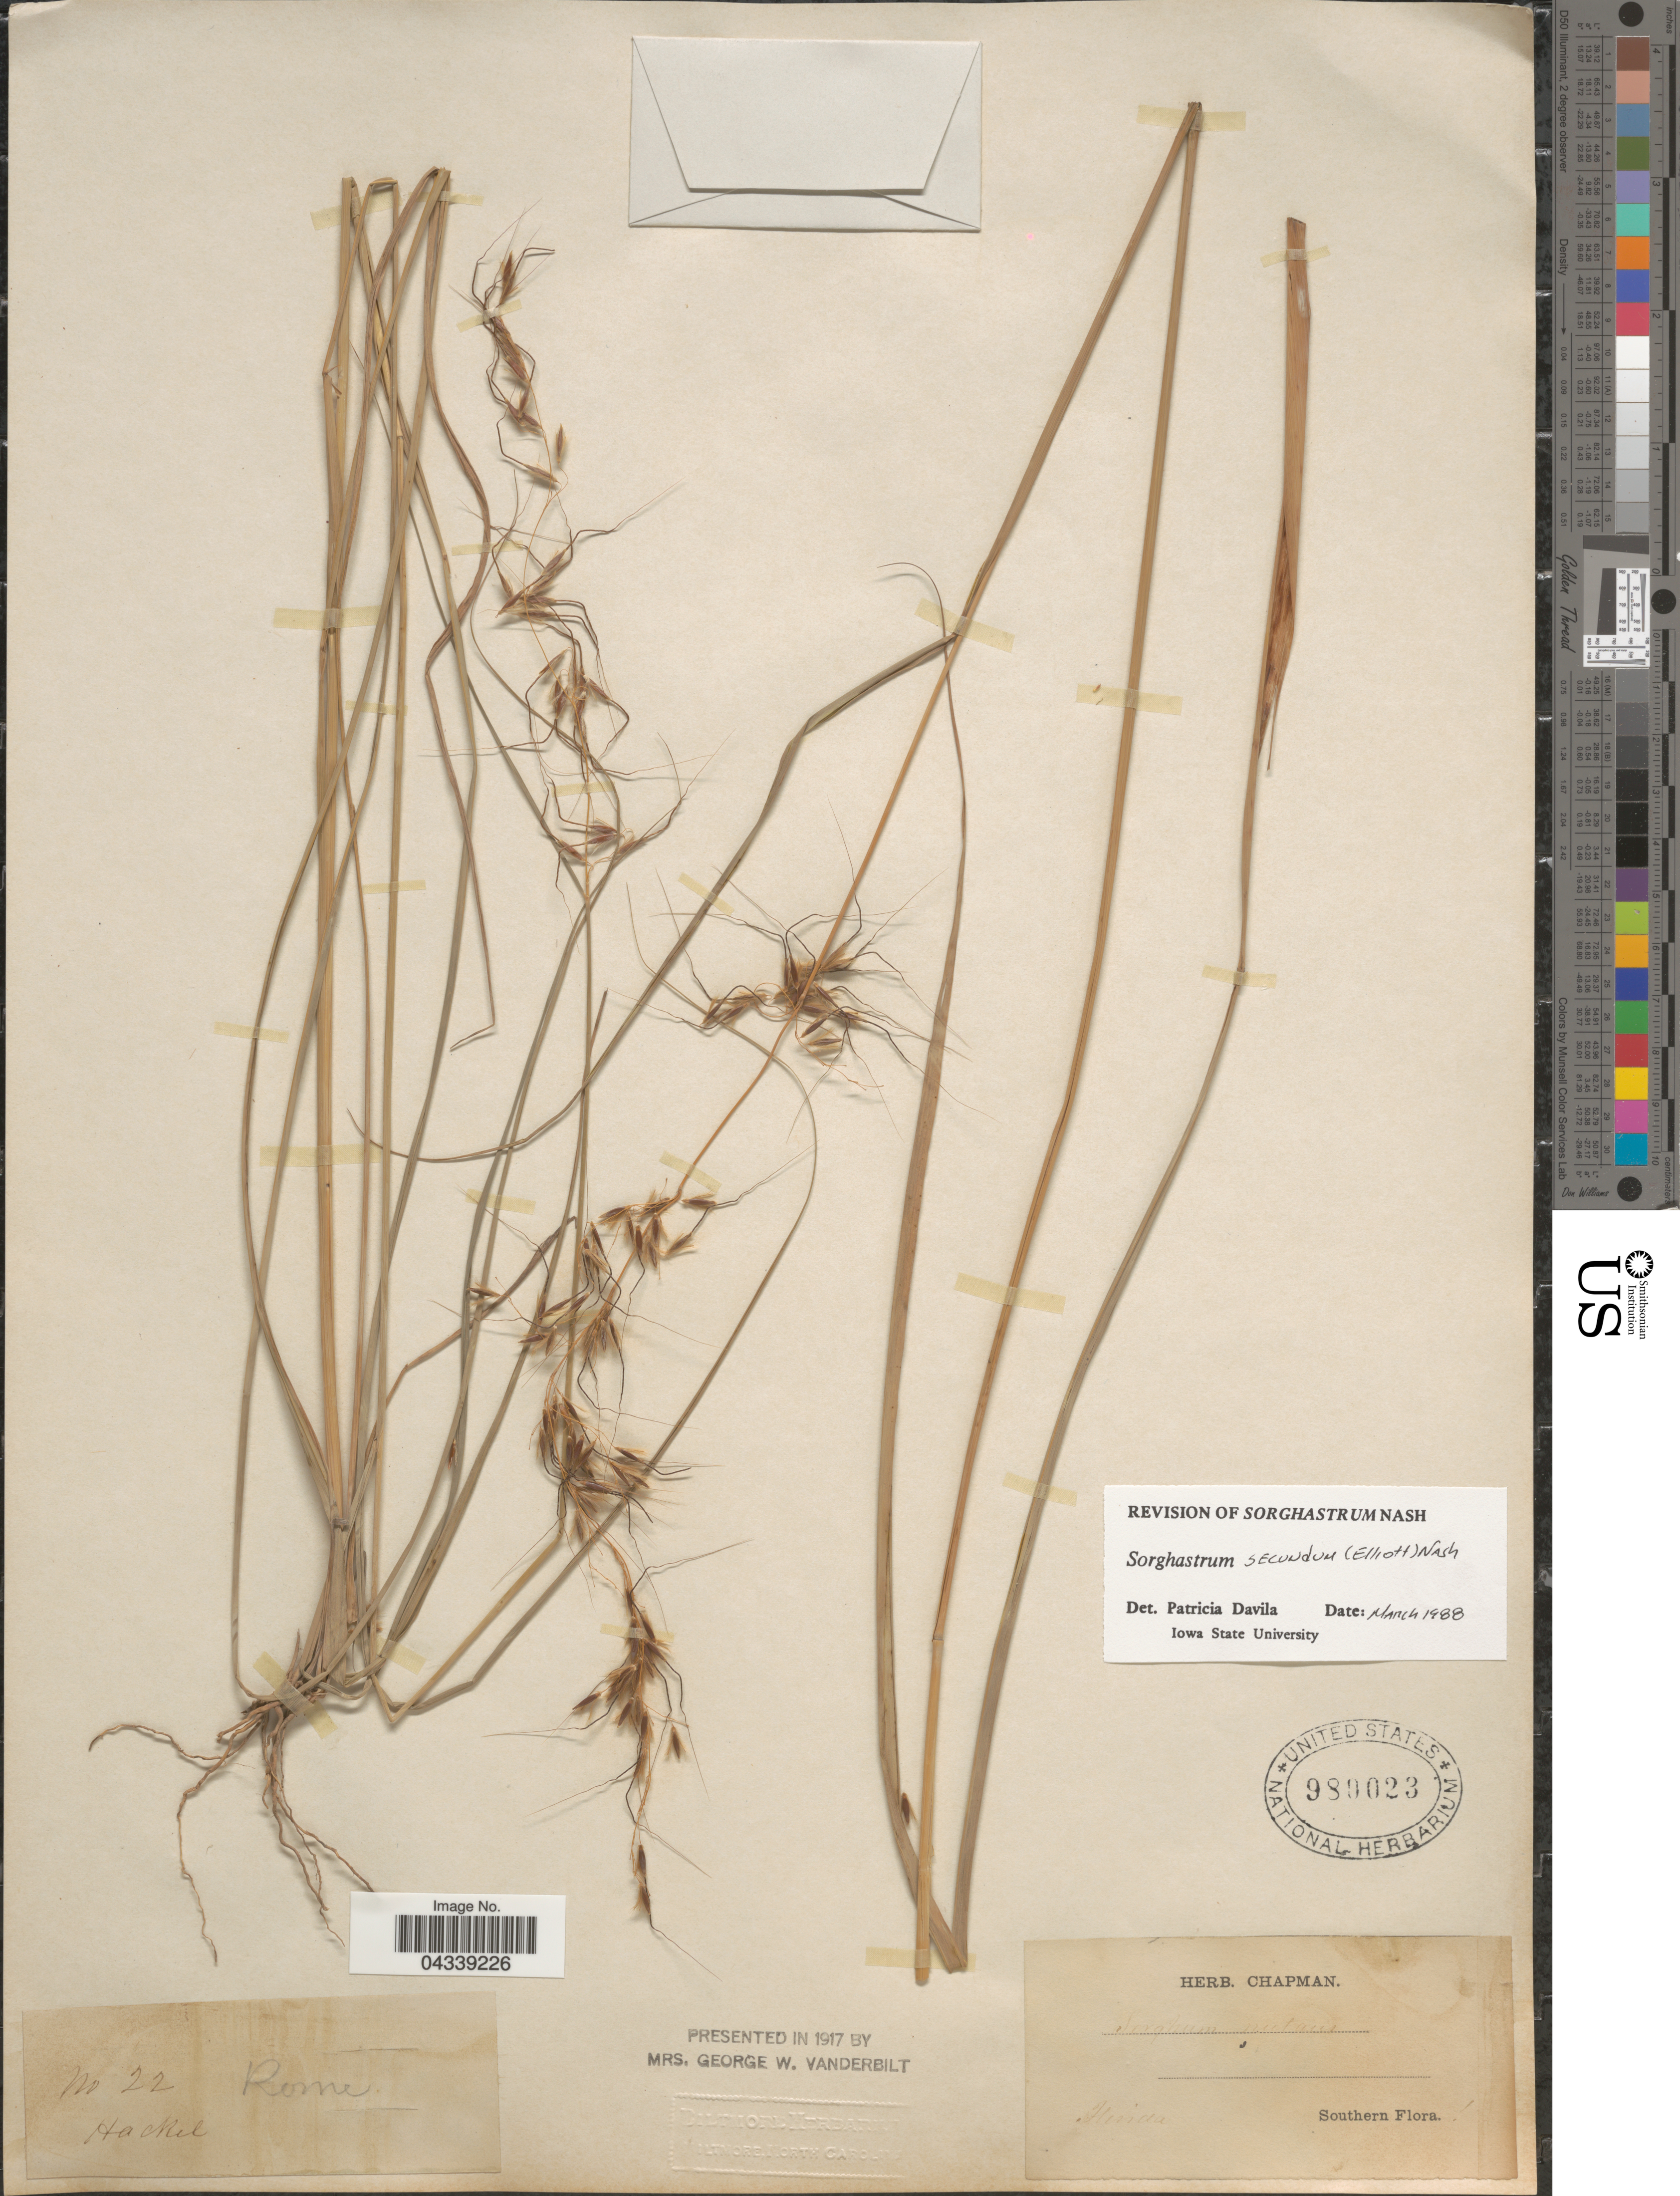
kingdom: Plantae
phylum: Tracheophyta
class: Liliopsida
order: Poales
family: Poaceae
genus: Sorghastrum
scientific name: Sorghastrum secundum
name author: (Elliott) Nash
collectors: -. Hackel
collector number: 22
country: United States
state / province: Florida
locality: Southern.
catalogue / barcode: US 980023